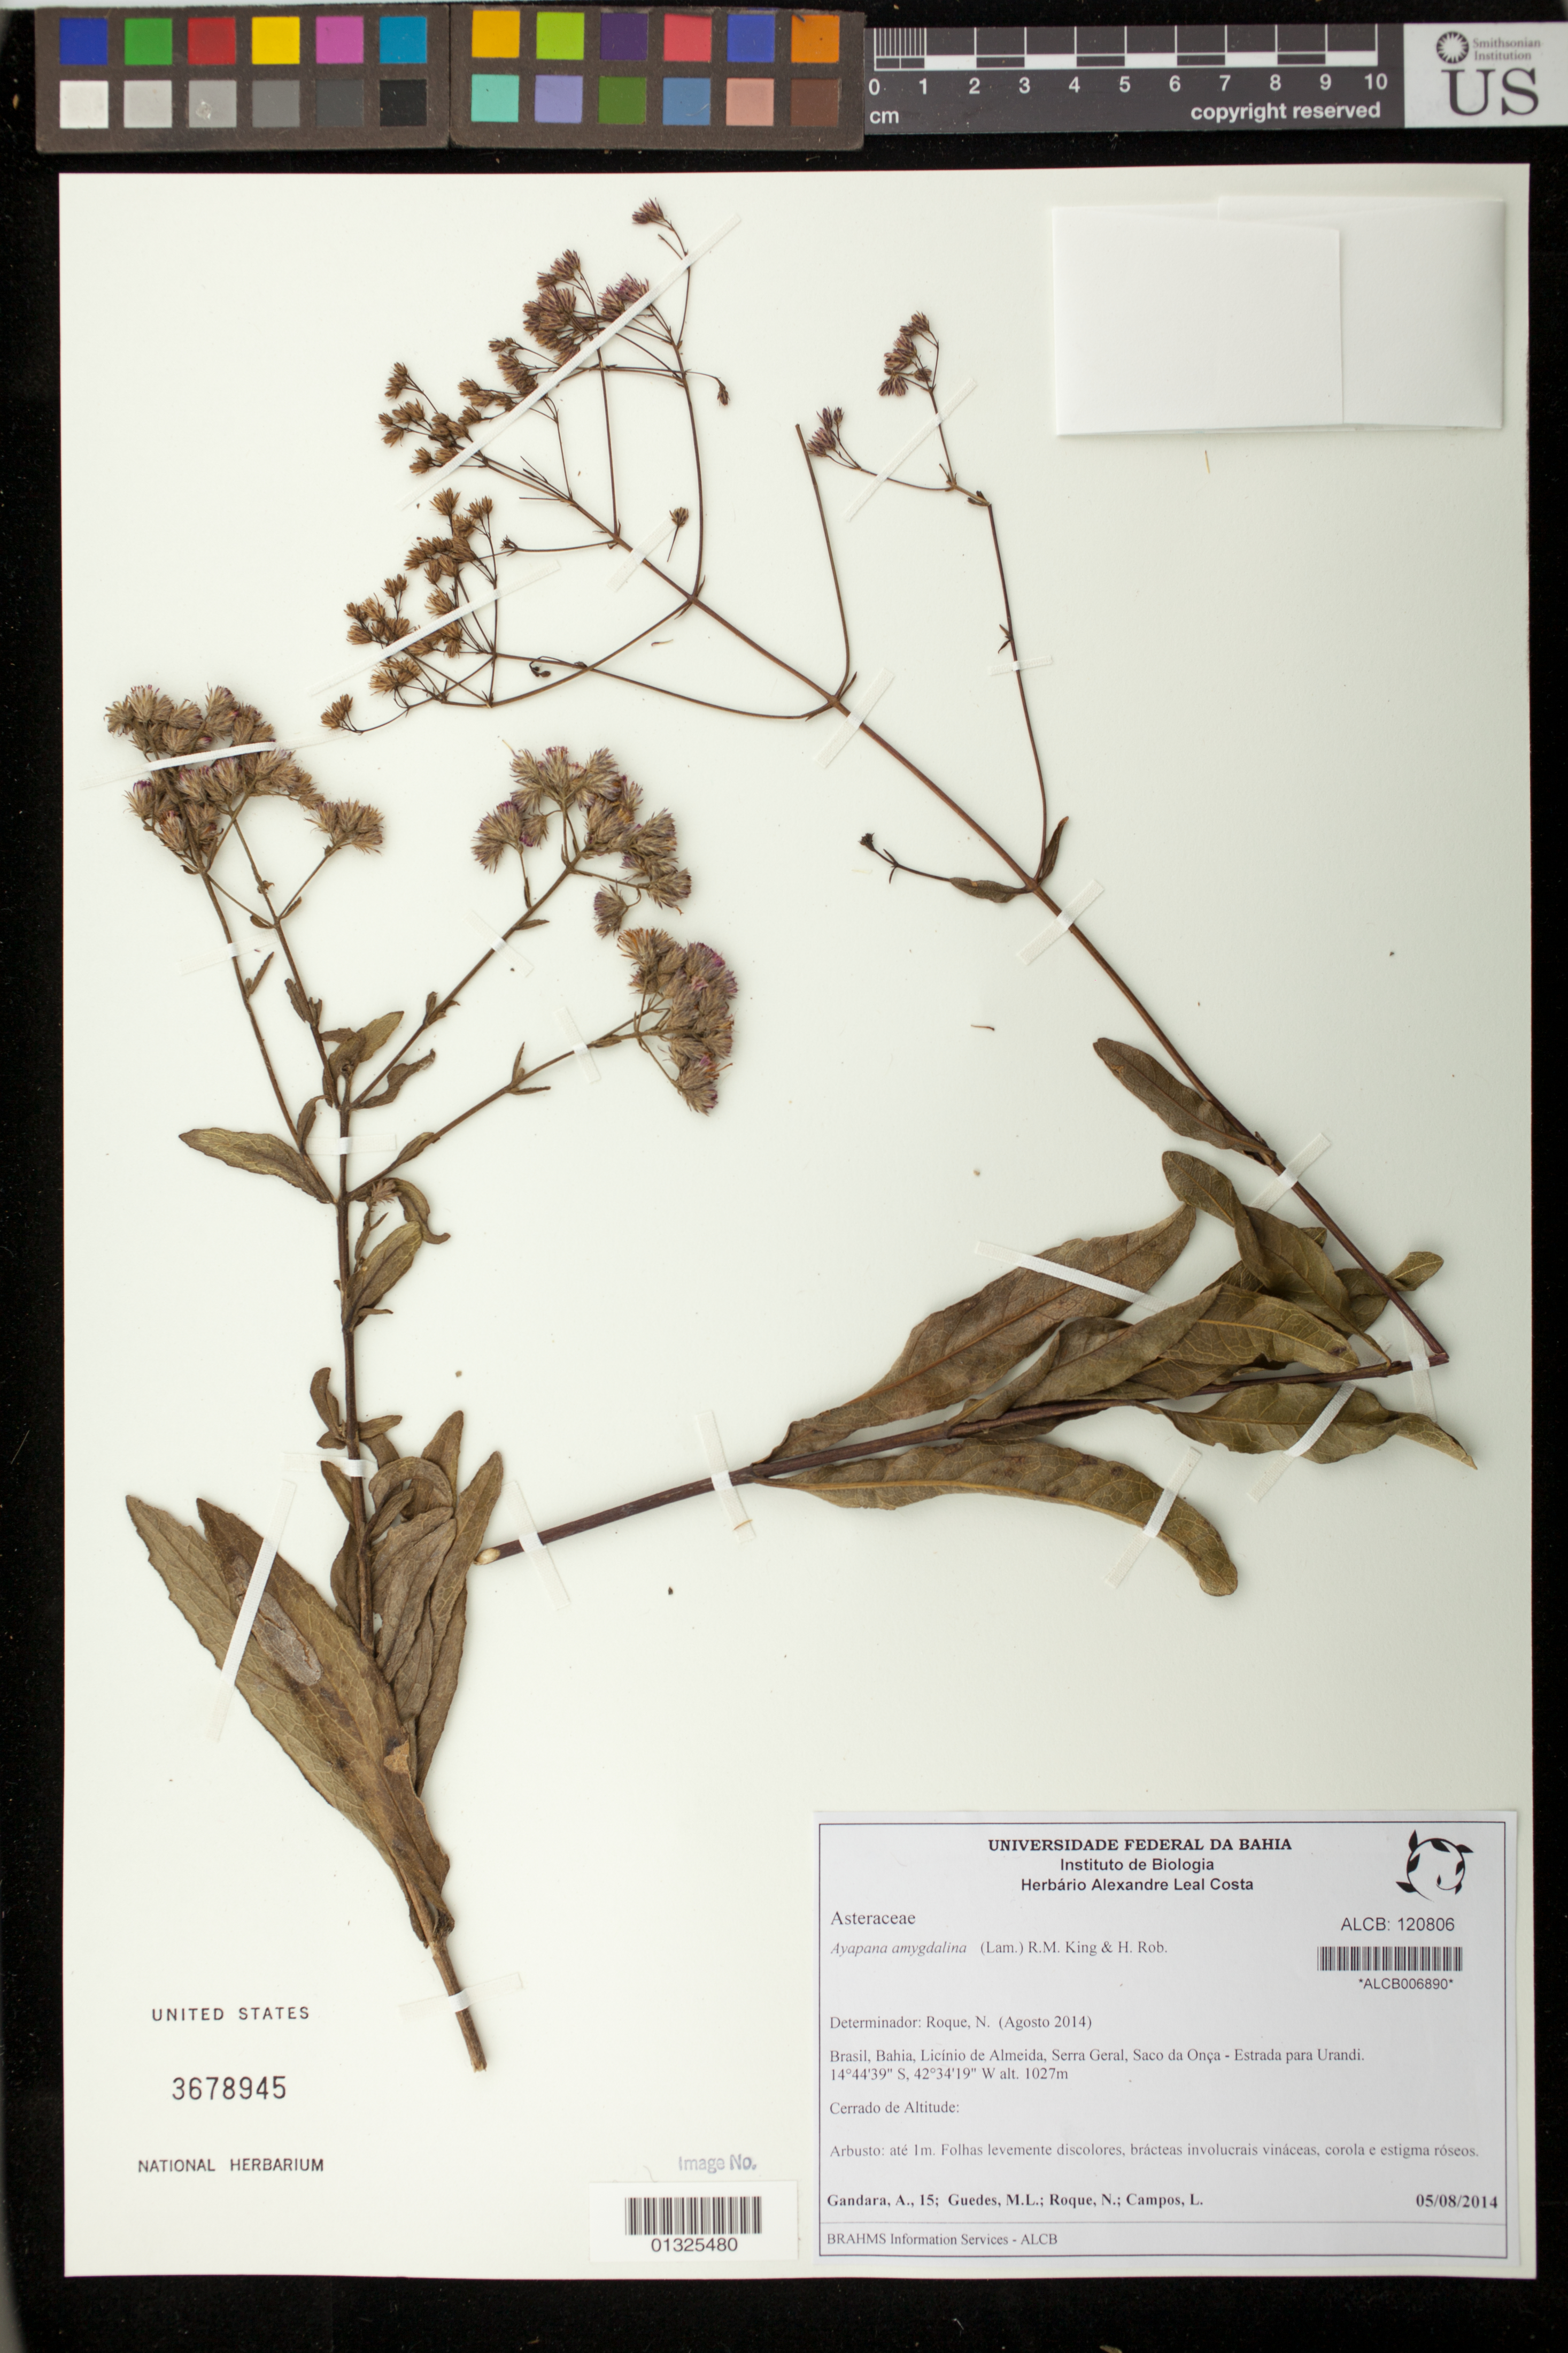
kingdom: Plantae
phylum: Tracheophyta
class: Magnoliopsida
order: Asterales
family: Asteraceae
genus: Ayapana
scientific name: Ayapana amygdalina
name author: (Lam.) R.M. King & H. Rob.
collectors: A. Gándara, M. L. Guedes, N. Roque & L. Campos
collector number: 15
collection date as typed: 5 August 2014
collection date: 2014-08-05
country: Brazil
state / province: Bahia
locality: Licinio de Almeida, Serra Geral, Saco da Onca - Estrada para Urandi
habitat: Cerrado de Altitude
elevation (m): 1027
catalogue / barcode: US 3678945